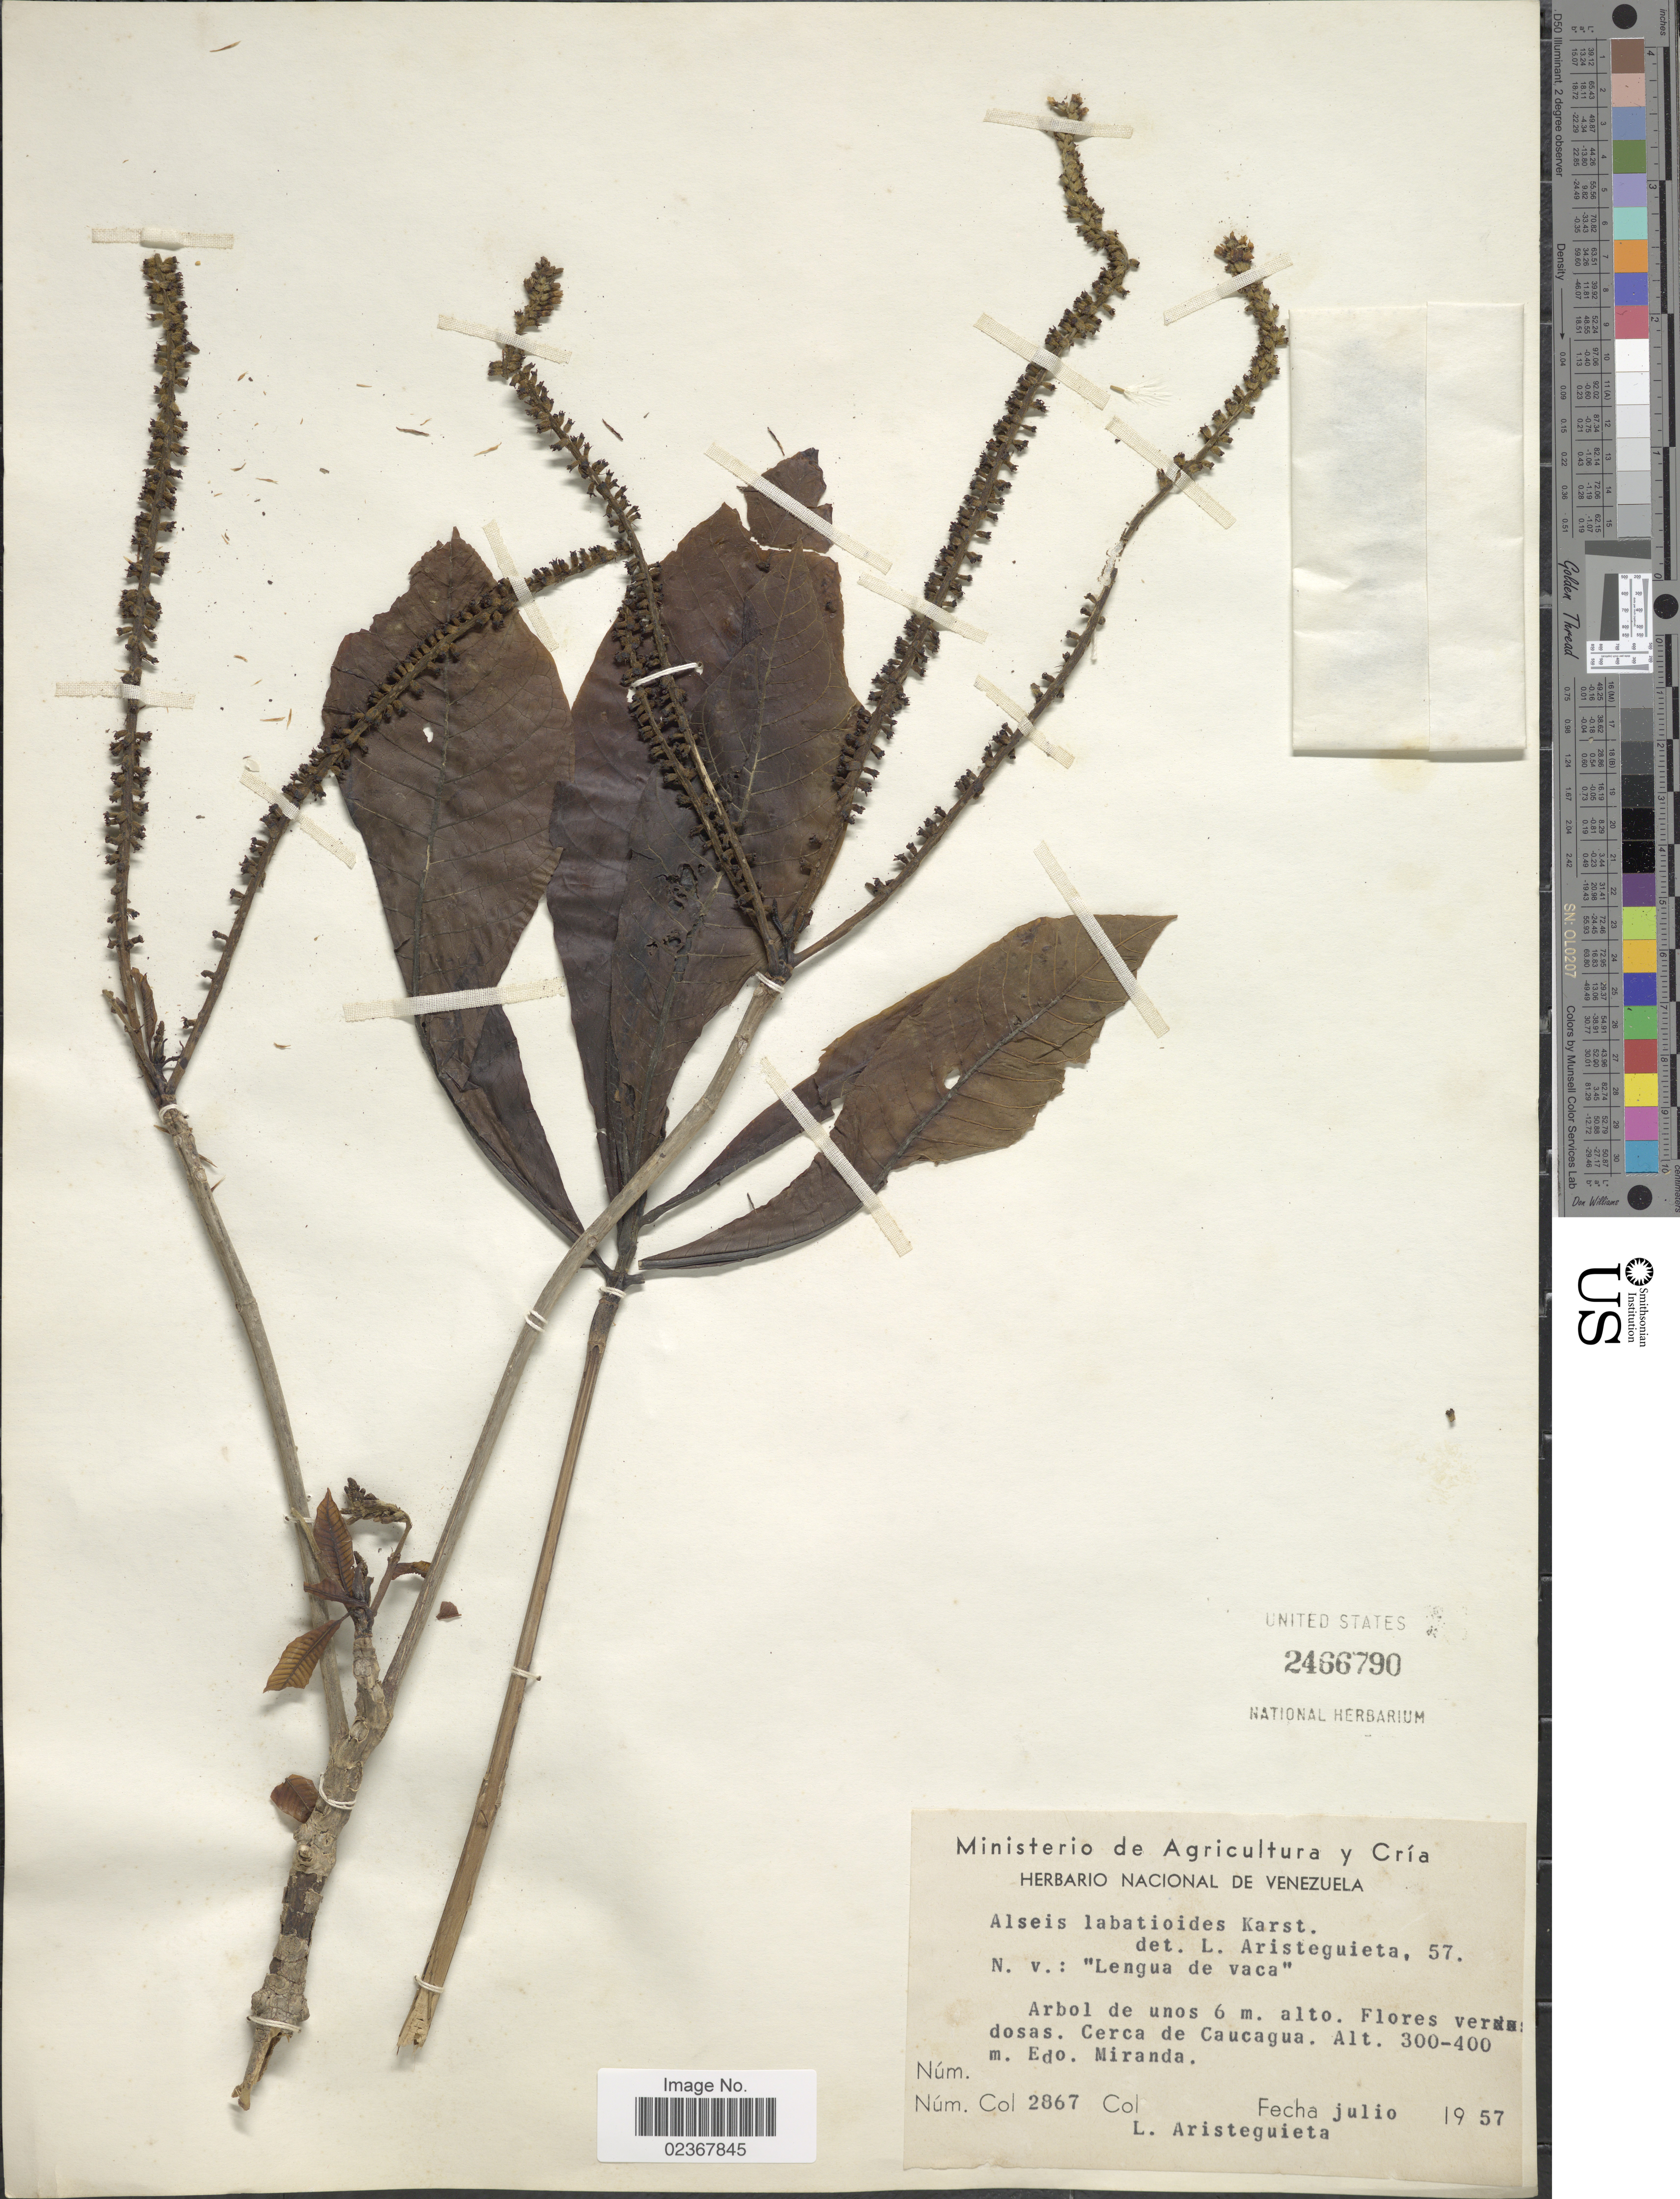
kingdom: Plantae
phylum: Tracheophyta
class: Magnoliopsida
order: Gentianales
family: Rubiaceae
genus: Alseis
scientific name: Alseis latifolia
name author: Gleason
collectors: L. Aristeguieta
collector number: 2867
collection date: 1957-07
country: Venezuela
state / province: Miranda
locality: Cerca de Caucagua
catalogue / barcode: US 2466790